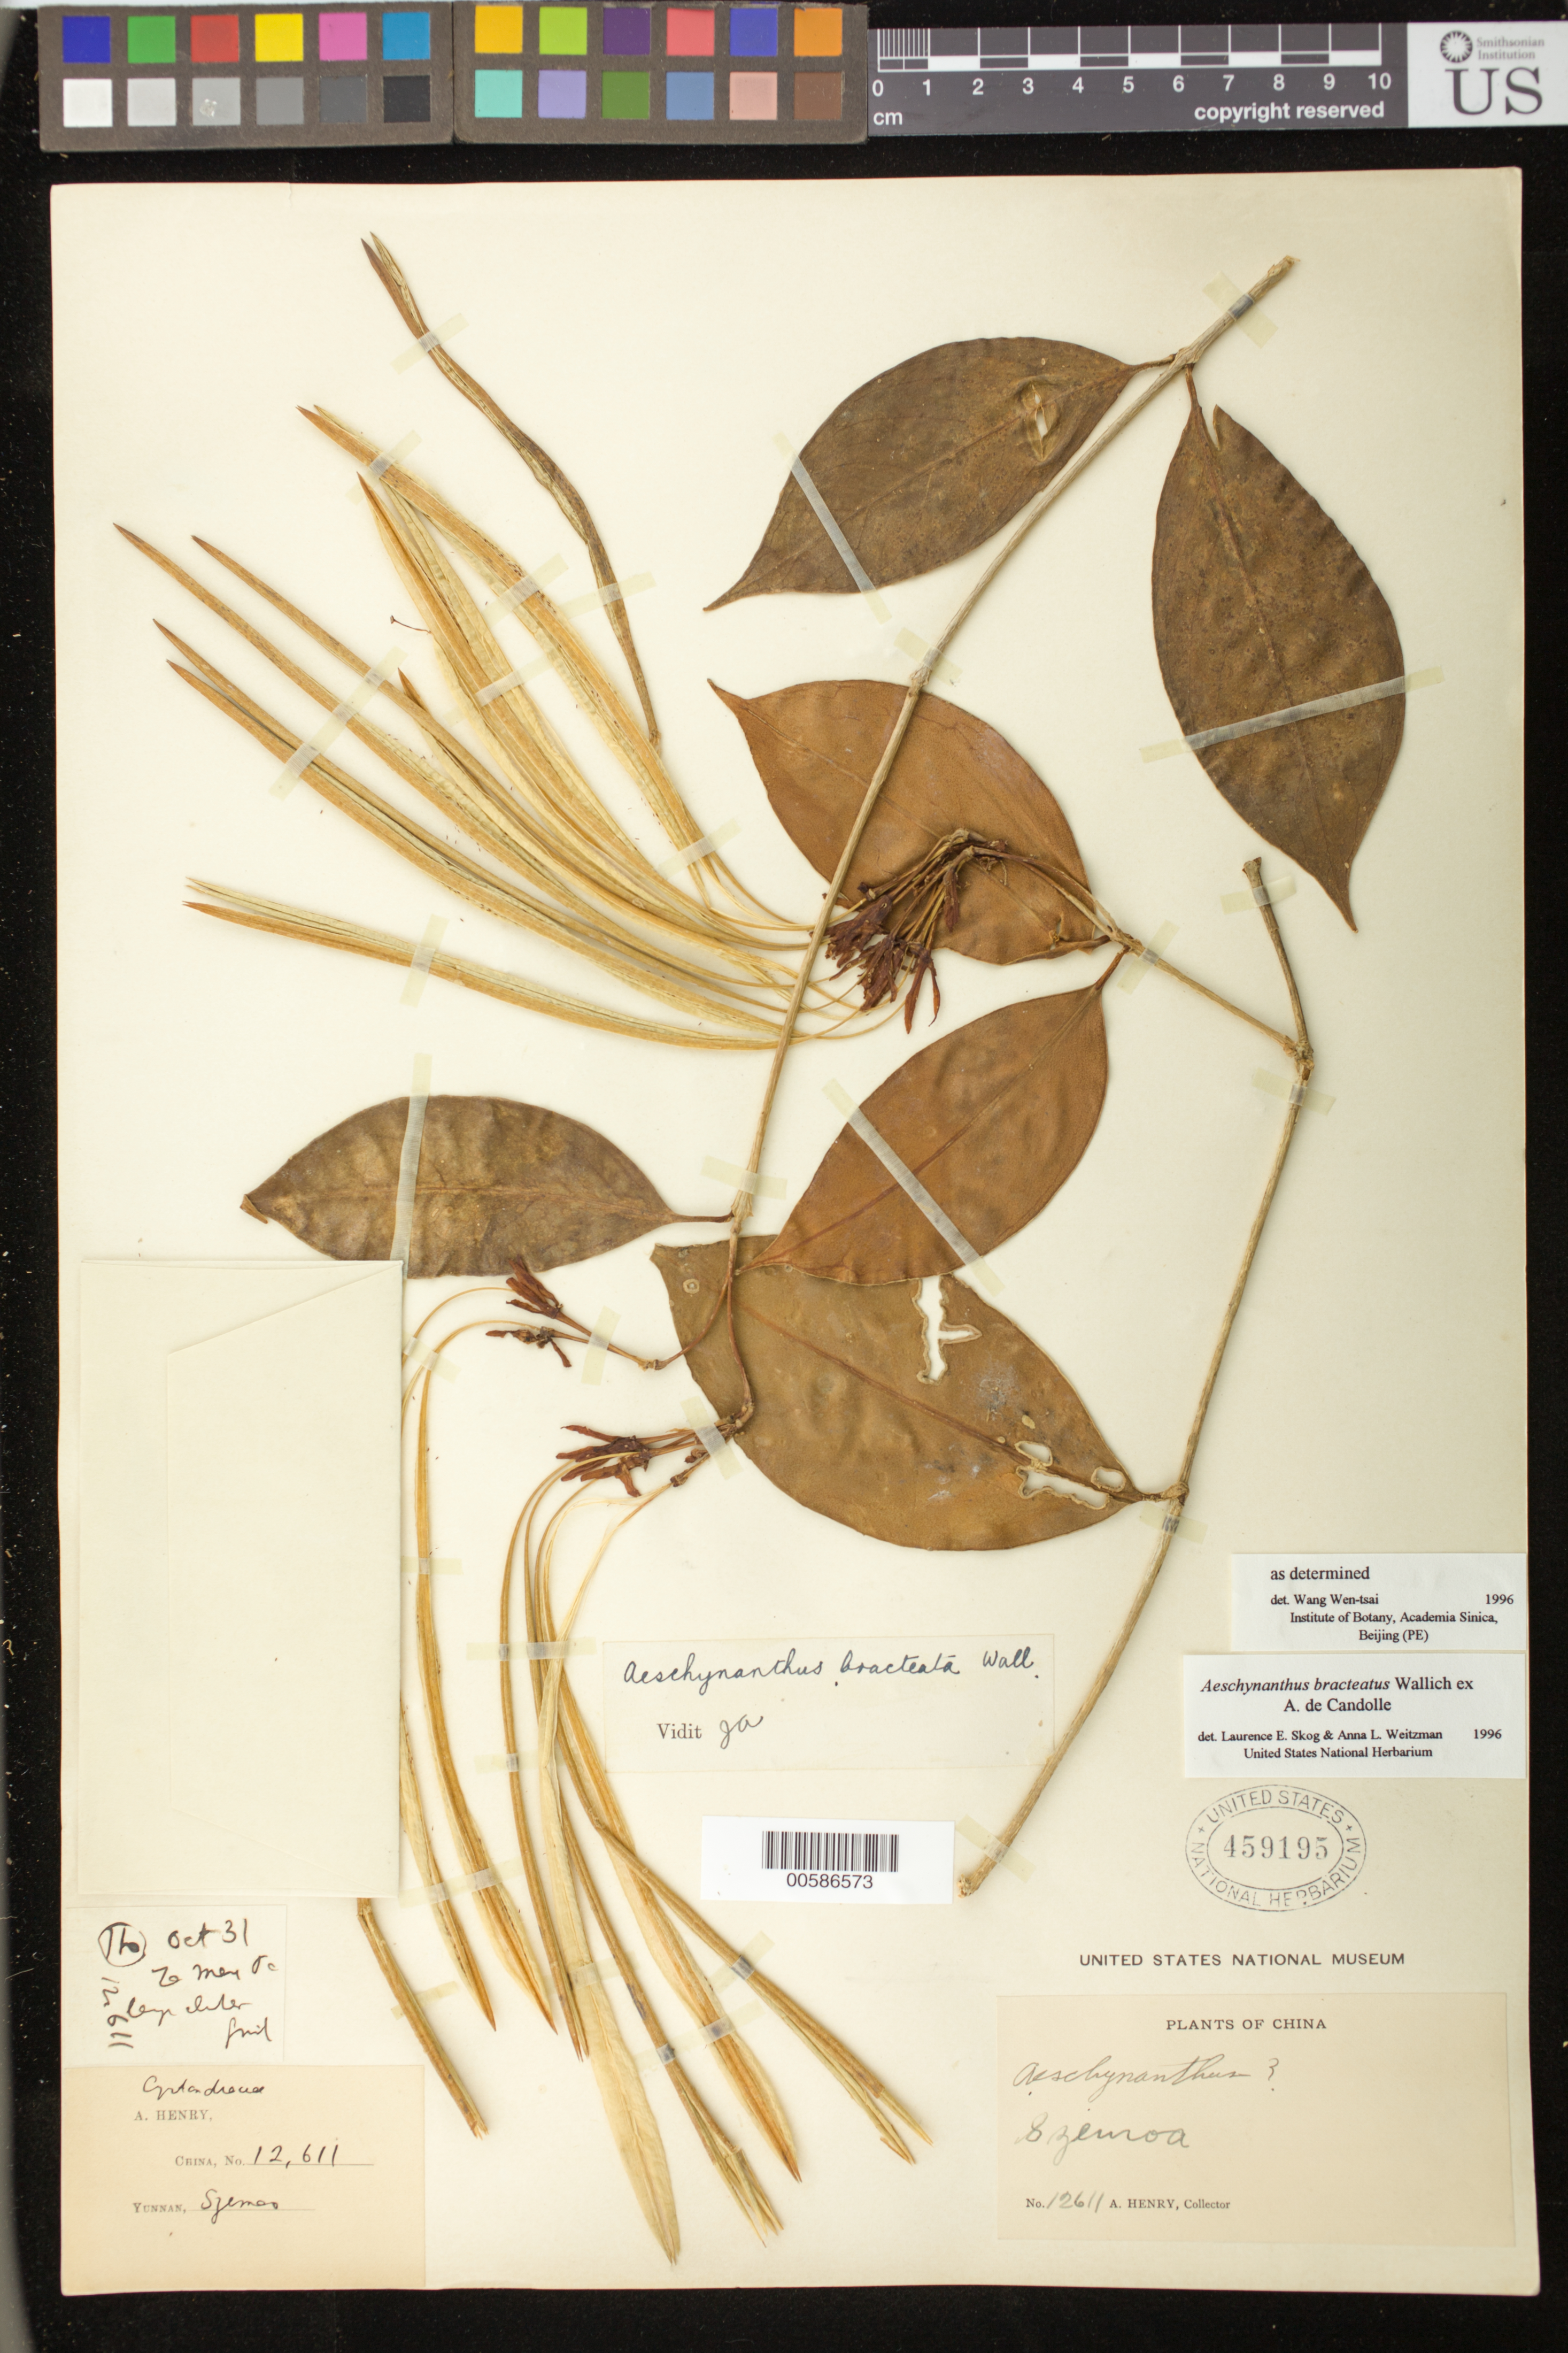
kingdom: Plantae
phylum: Tracheophyta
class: Magnoliopsida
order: Lamiales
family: Gesneriaceae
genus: Aeschynanthus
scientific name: Aeschynanthus bracteatus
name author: Wall. ex DC.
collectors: A. Henry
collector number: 12611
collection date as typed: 31 Oct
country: China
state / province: Yunnan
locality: Szemos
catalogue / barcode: US 459195